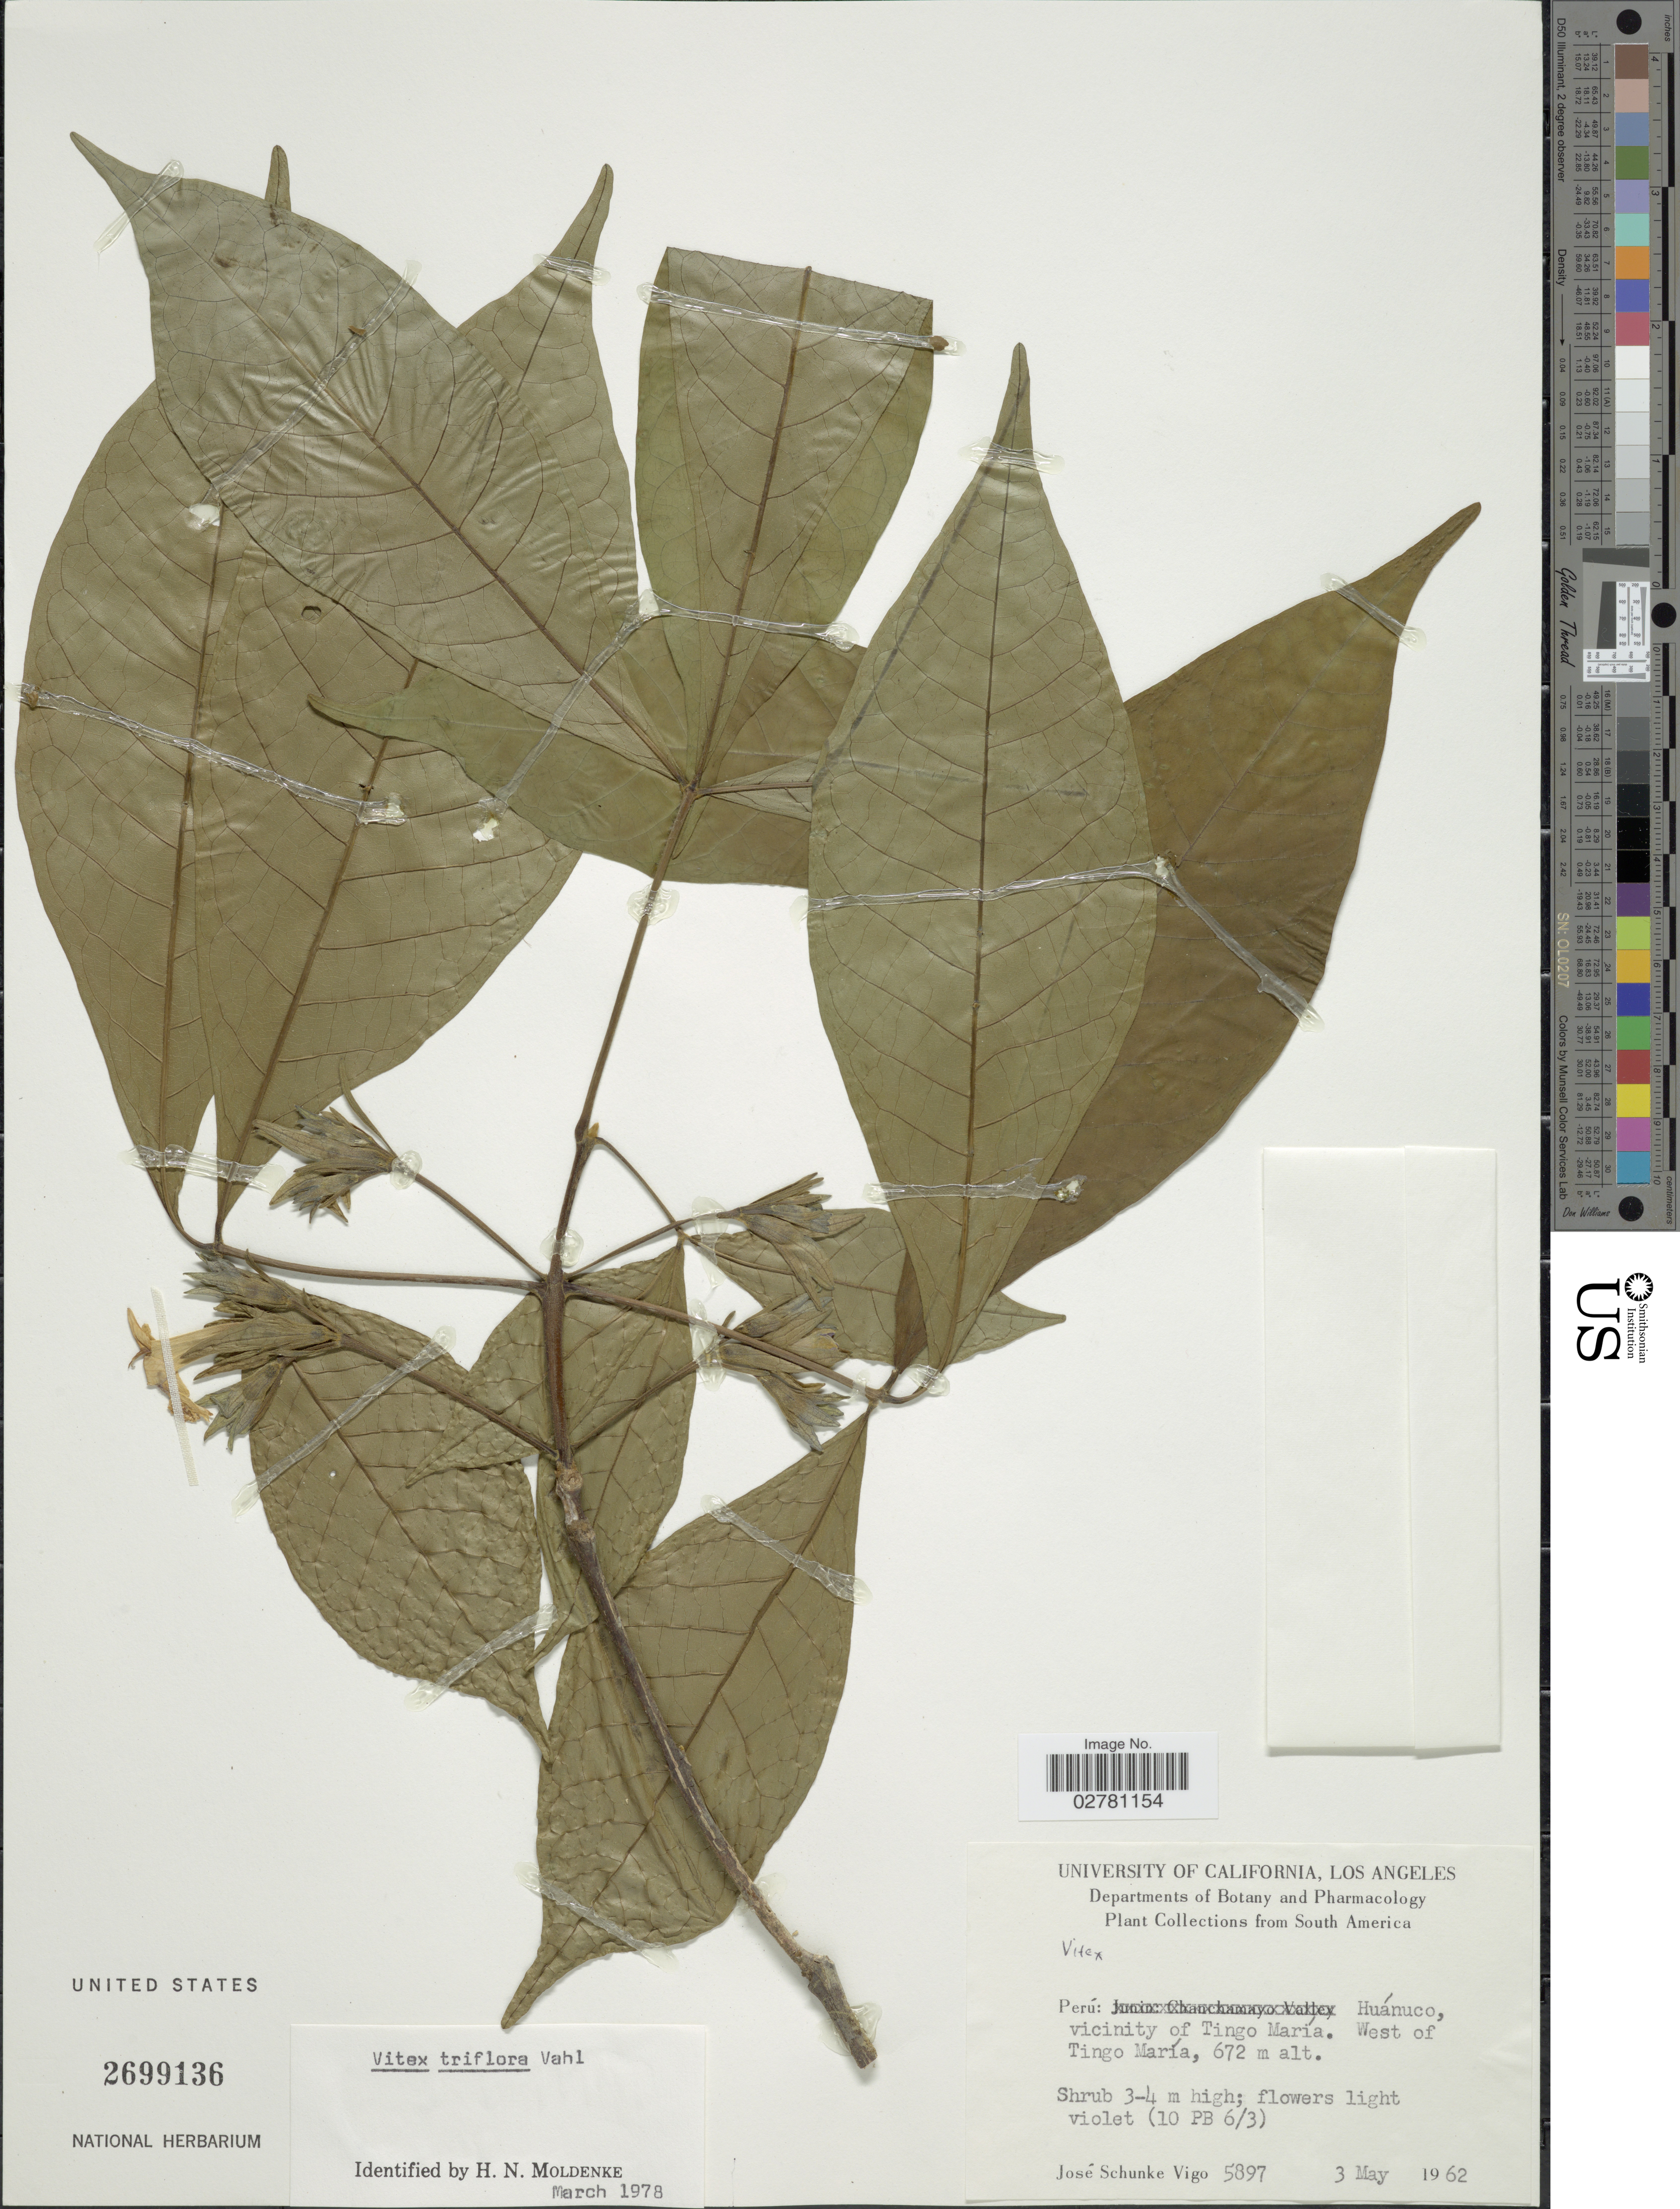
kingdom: Plantae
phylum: Tracheophyta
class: Magnoliopsida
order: Lamiales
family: Lamiaceae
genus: Vitex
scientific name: Vitex triflora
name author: Vahl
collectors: J. Schunke Vigo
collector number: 5897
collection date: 1962-05-03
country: Peru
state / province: Huánuco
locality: Vicinity of Tingo María. West of Tingo María.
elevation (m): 672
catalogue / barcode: US 2699136